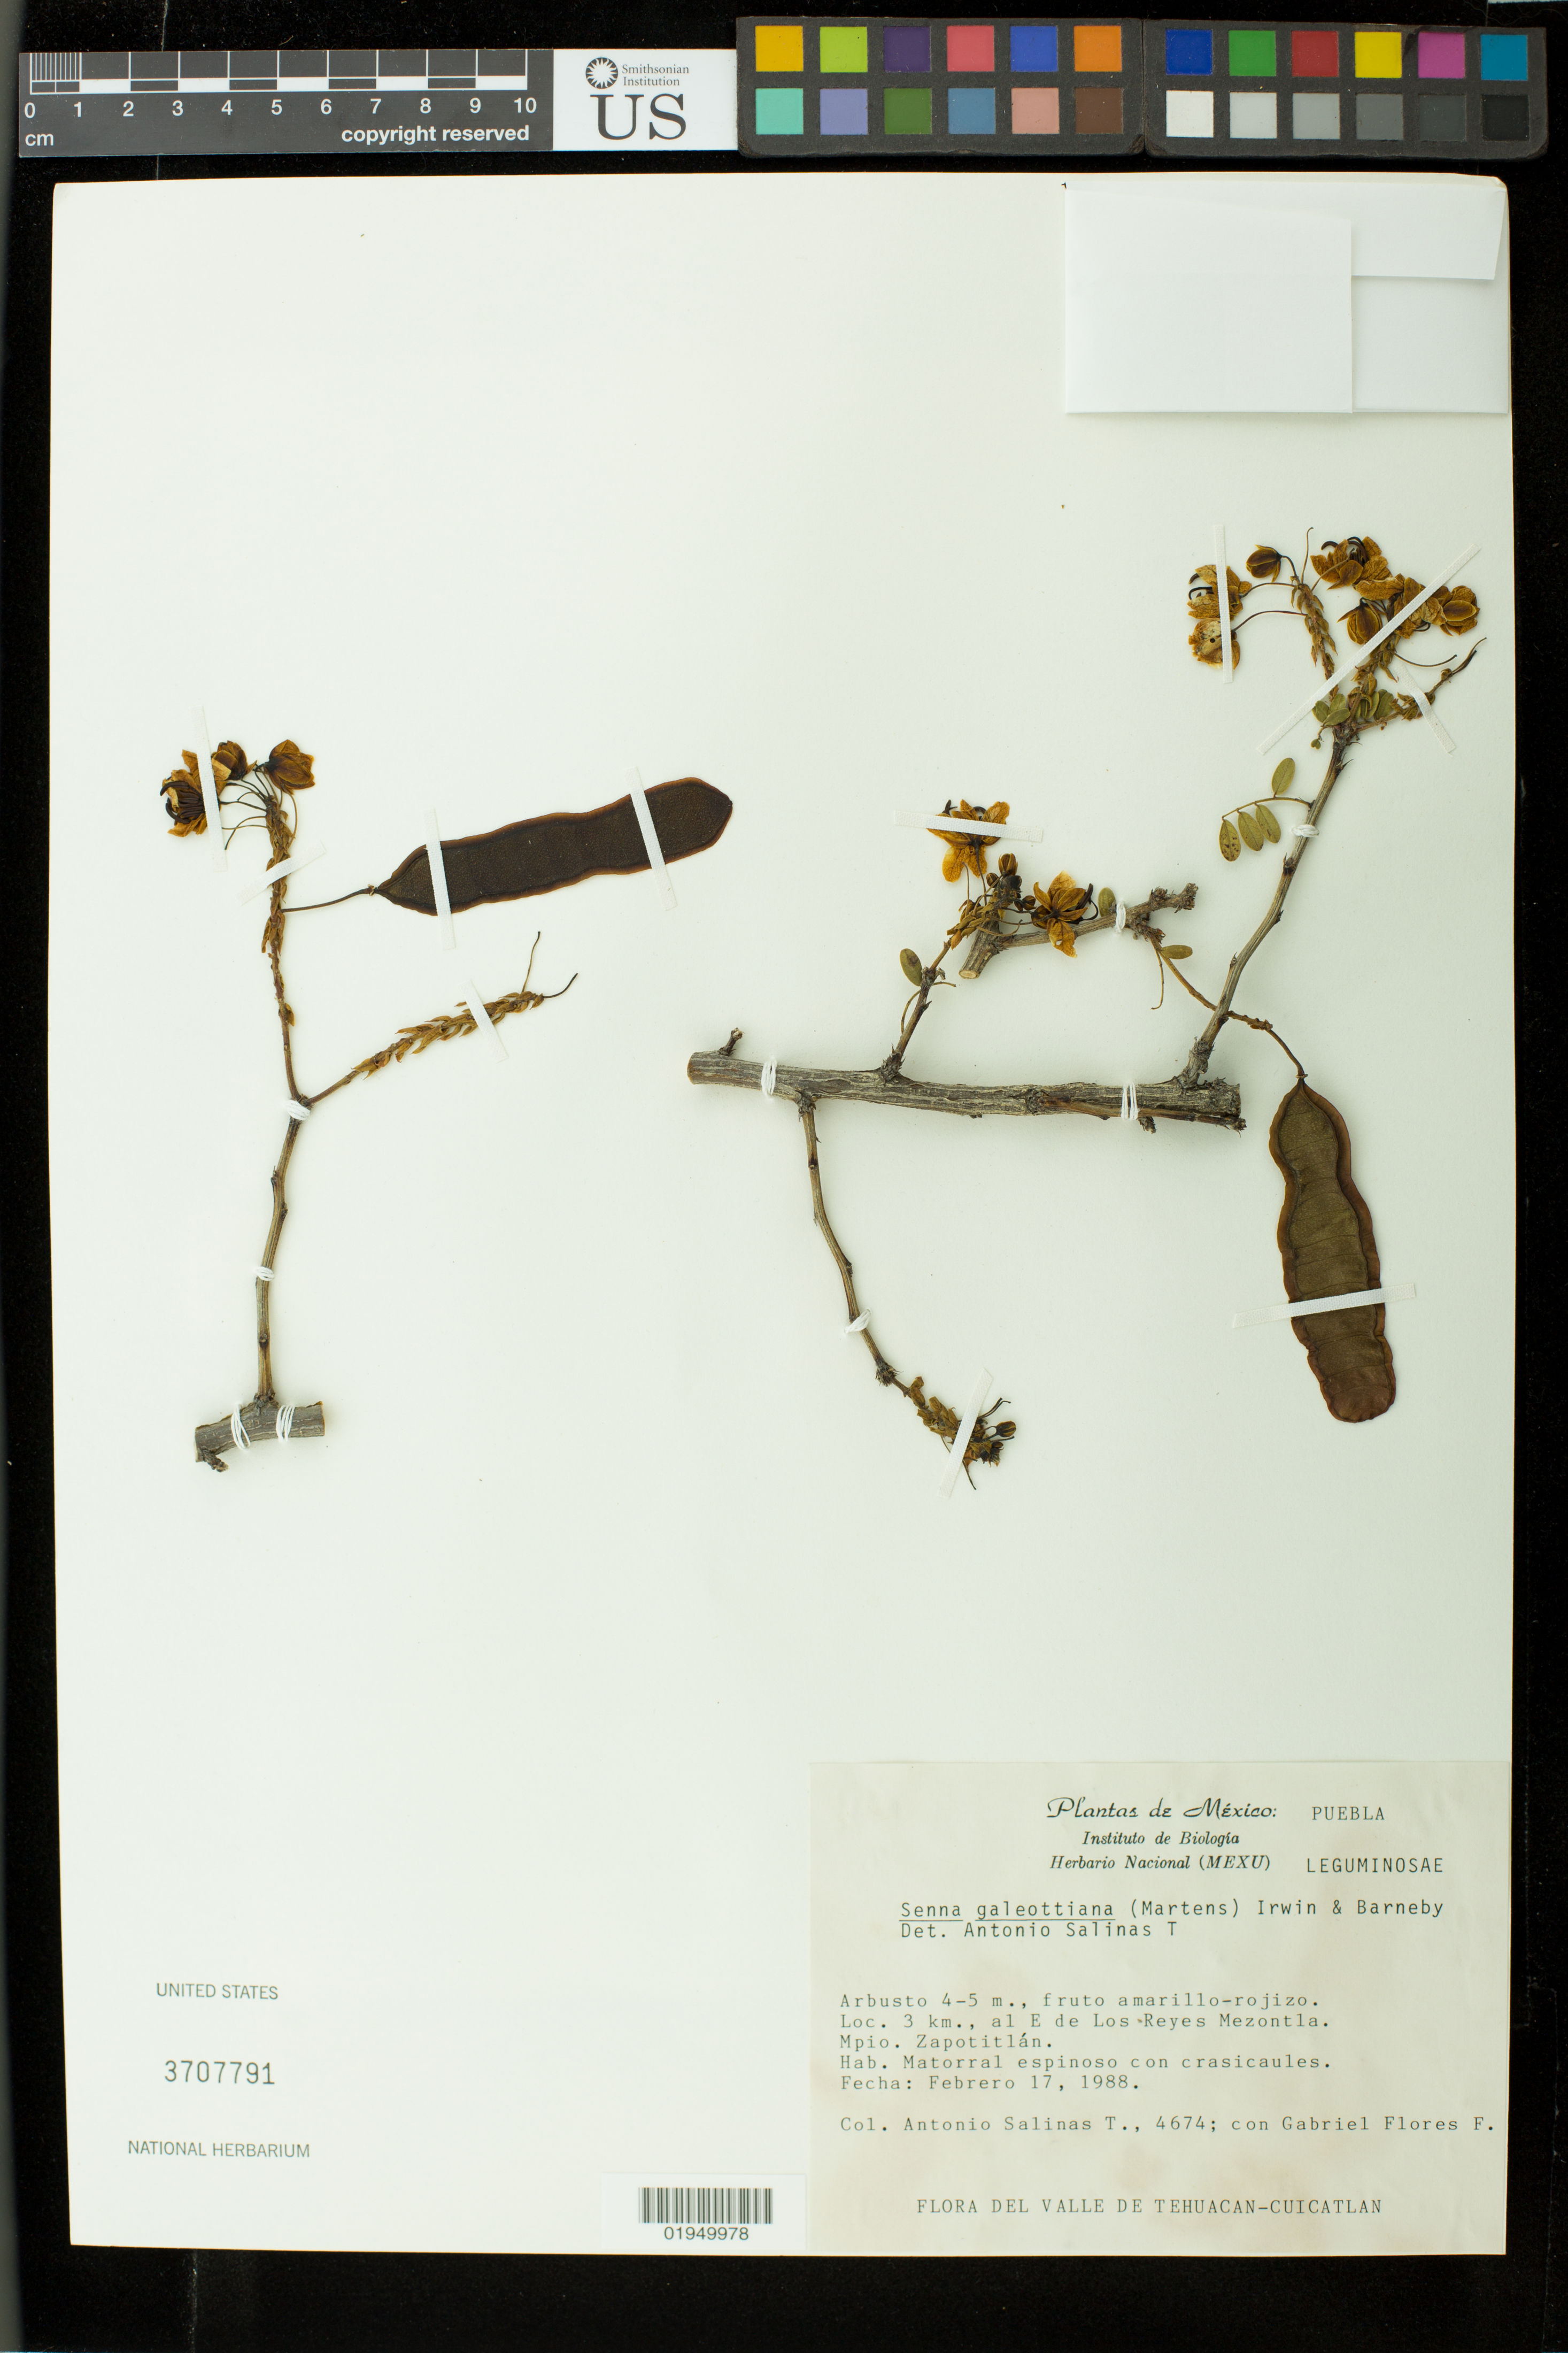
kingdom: Plantae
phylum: Tracheophyta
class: Magnoliopsida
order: Fabales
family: Fabaceae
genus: Senna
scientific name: Senna galeottiana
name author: (M. Martens) H.S. Irwin & Barneby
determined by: Salinas T., A.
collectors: A. Salinas T. & G. Flores F.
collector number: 4674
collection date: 1988-02-17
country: Mexico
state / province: Puebla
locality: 3 km., al E de Los Reyes Mezontla. Mpio. Zapotitlan.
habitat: Matorral espinoso con crasicaules.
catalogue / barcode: US 3707791